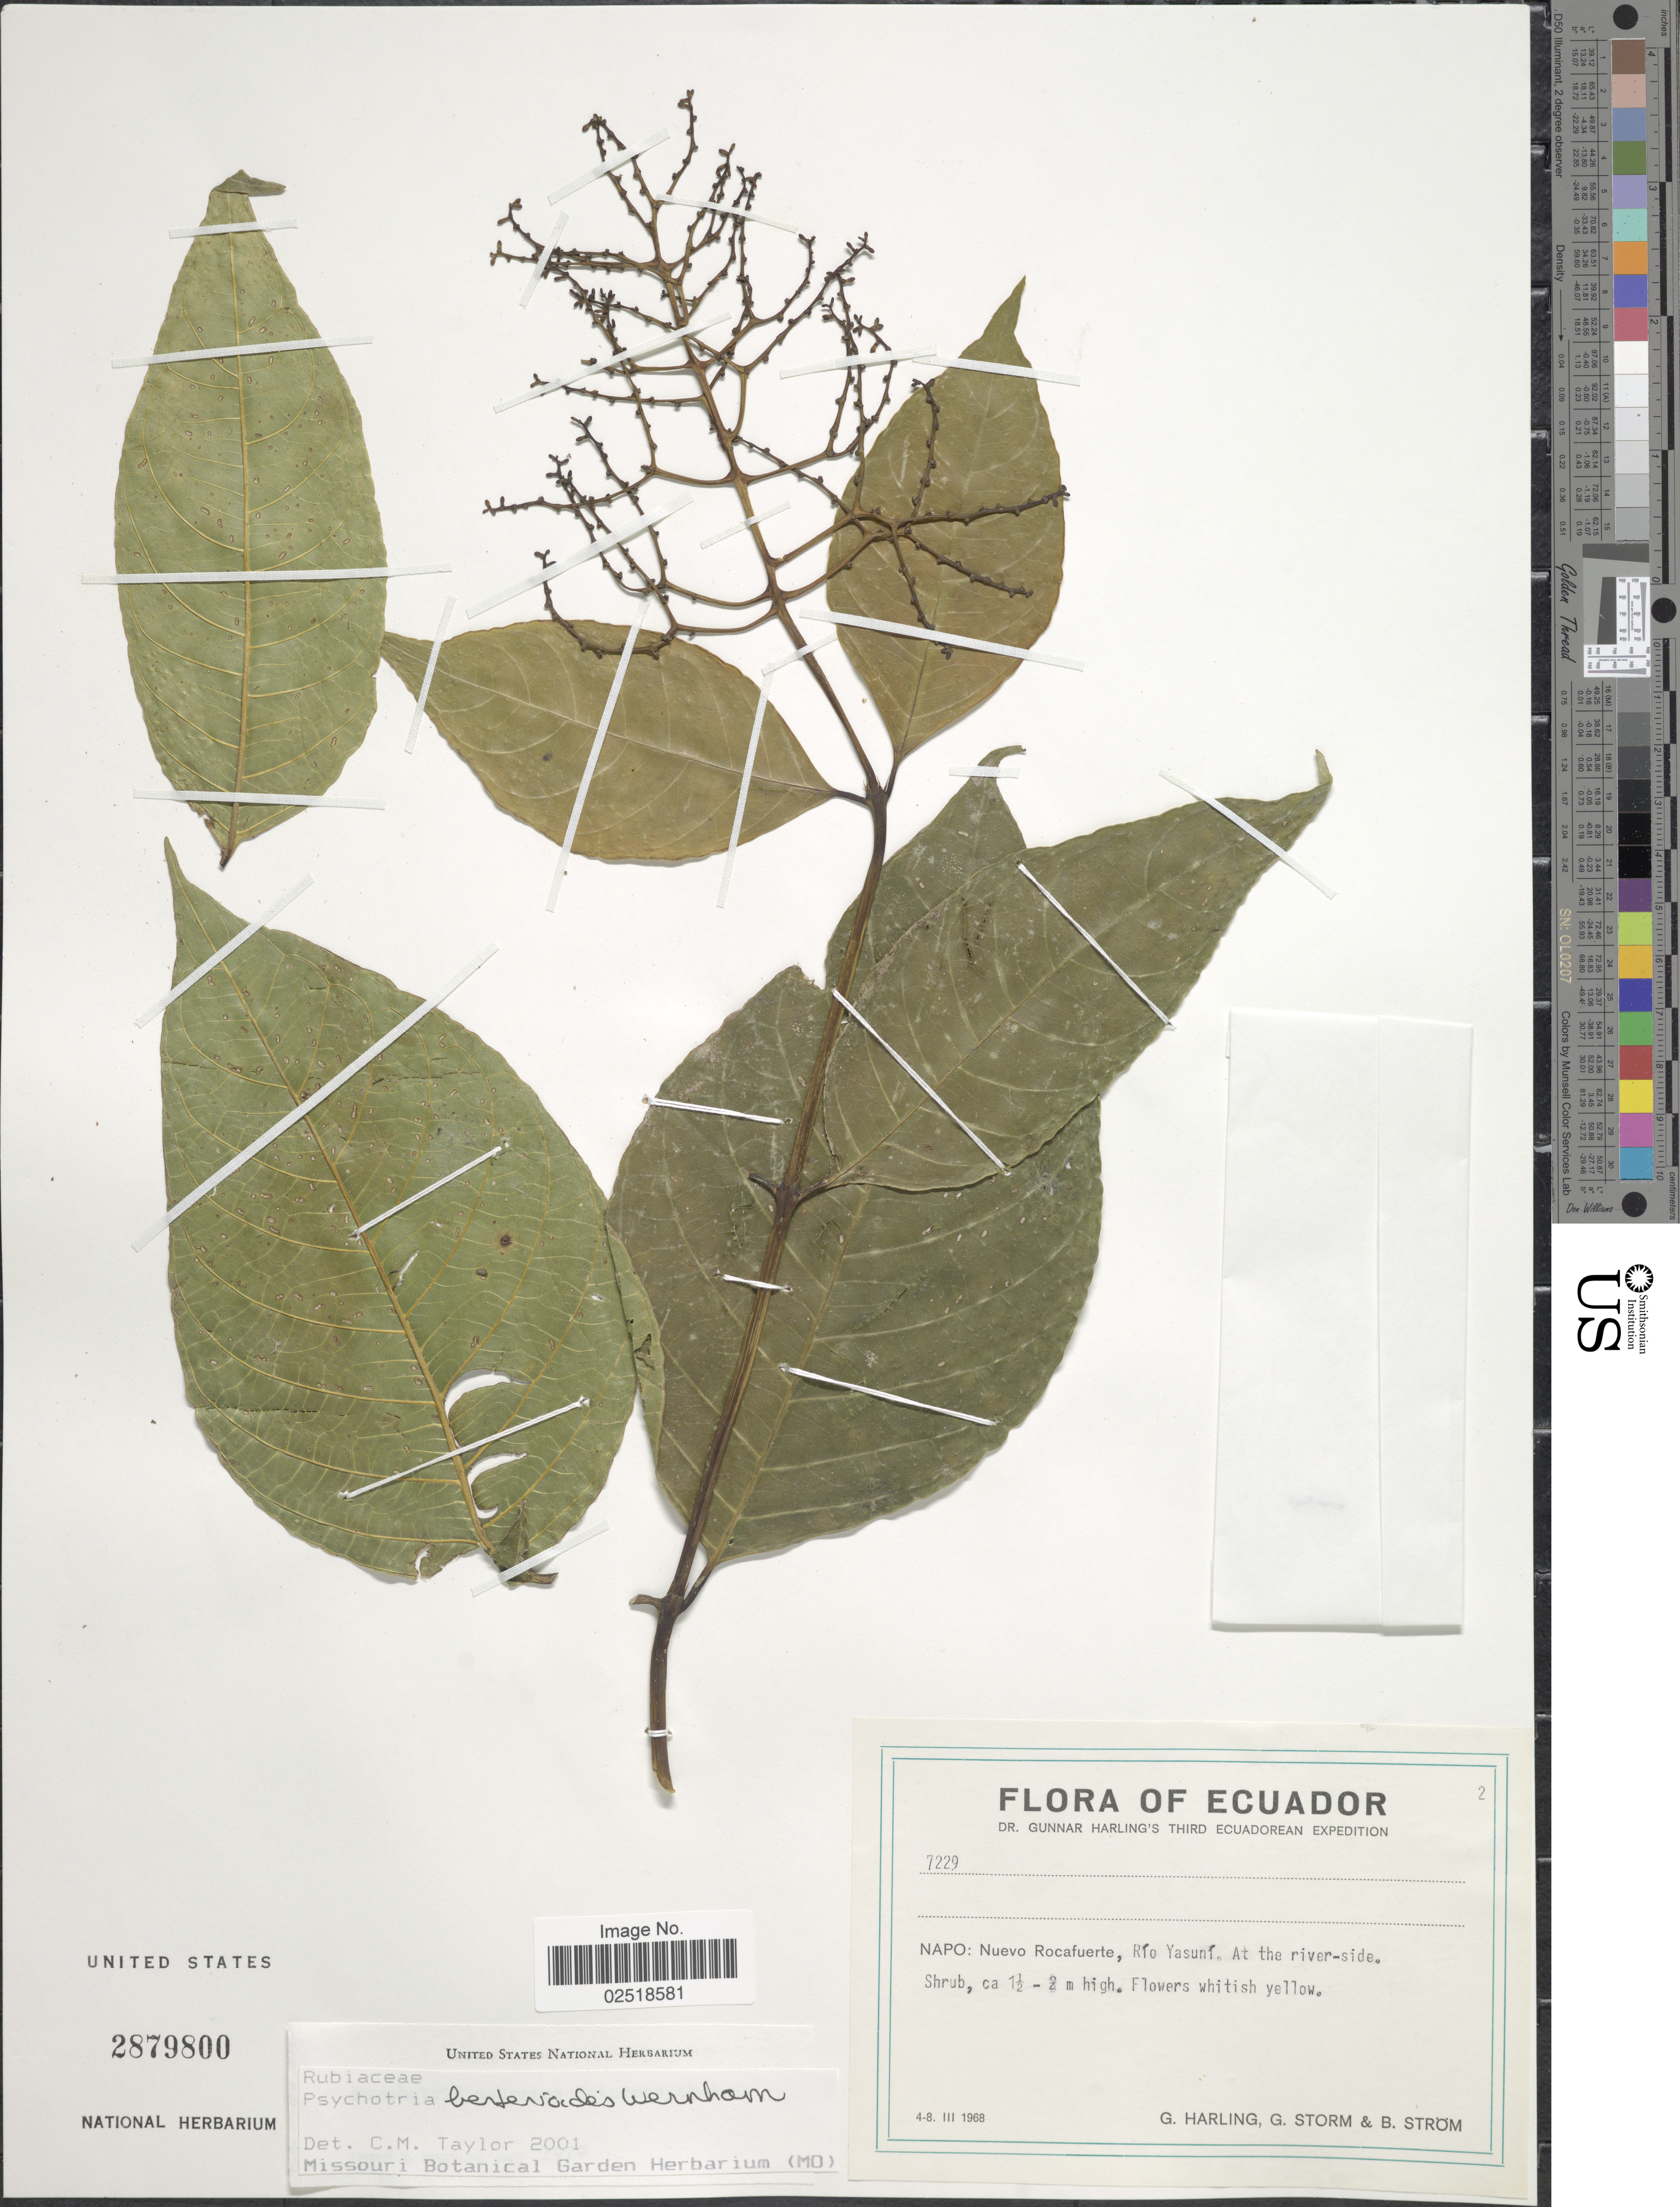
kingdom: Plantae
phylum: Tracheophyta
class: Magnoliopsida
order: Gentianales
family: Rubiaceae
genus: Psychotria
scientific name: Psychotria bertieroides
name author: Wernham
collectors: G. Harling, G. Storm & B. Ström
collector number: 7229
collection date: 1968-03-04/1968-03-08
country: Ecuador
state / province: Napo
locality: Nuevo Rocafuerte, Río Yasuní. At the river-side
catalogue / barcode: US 2879800